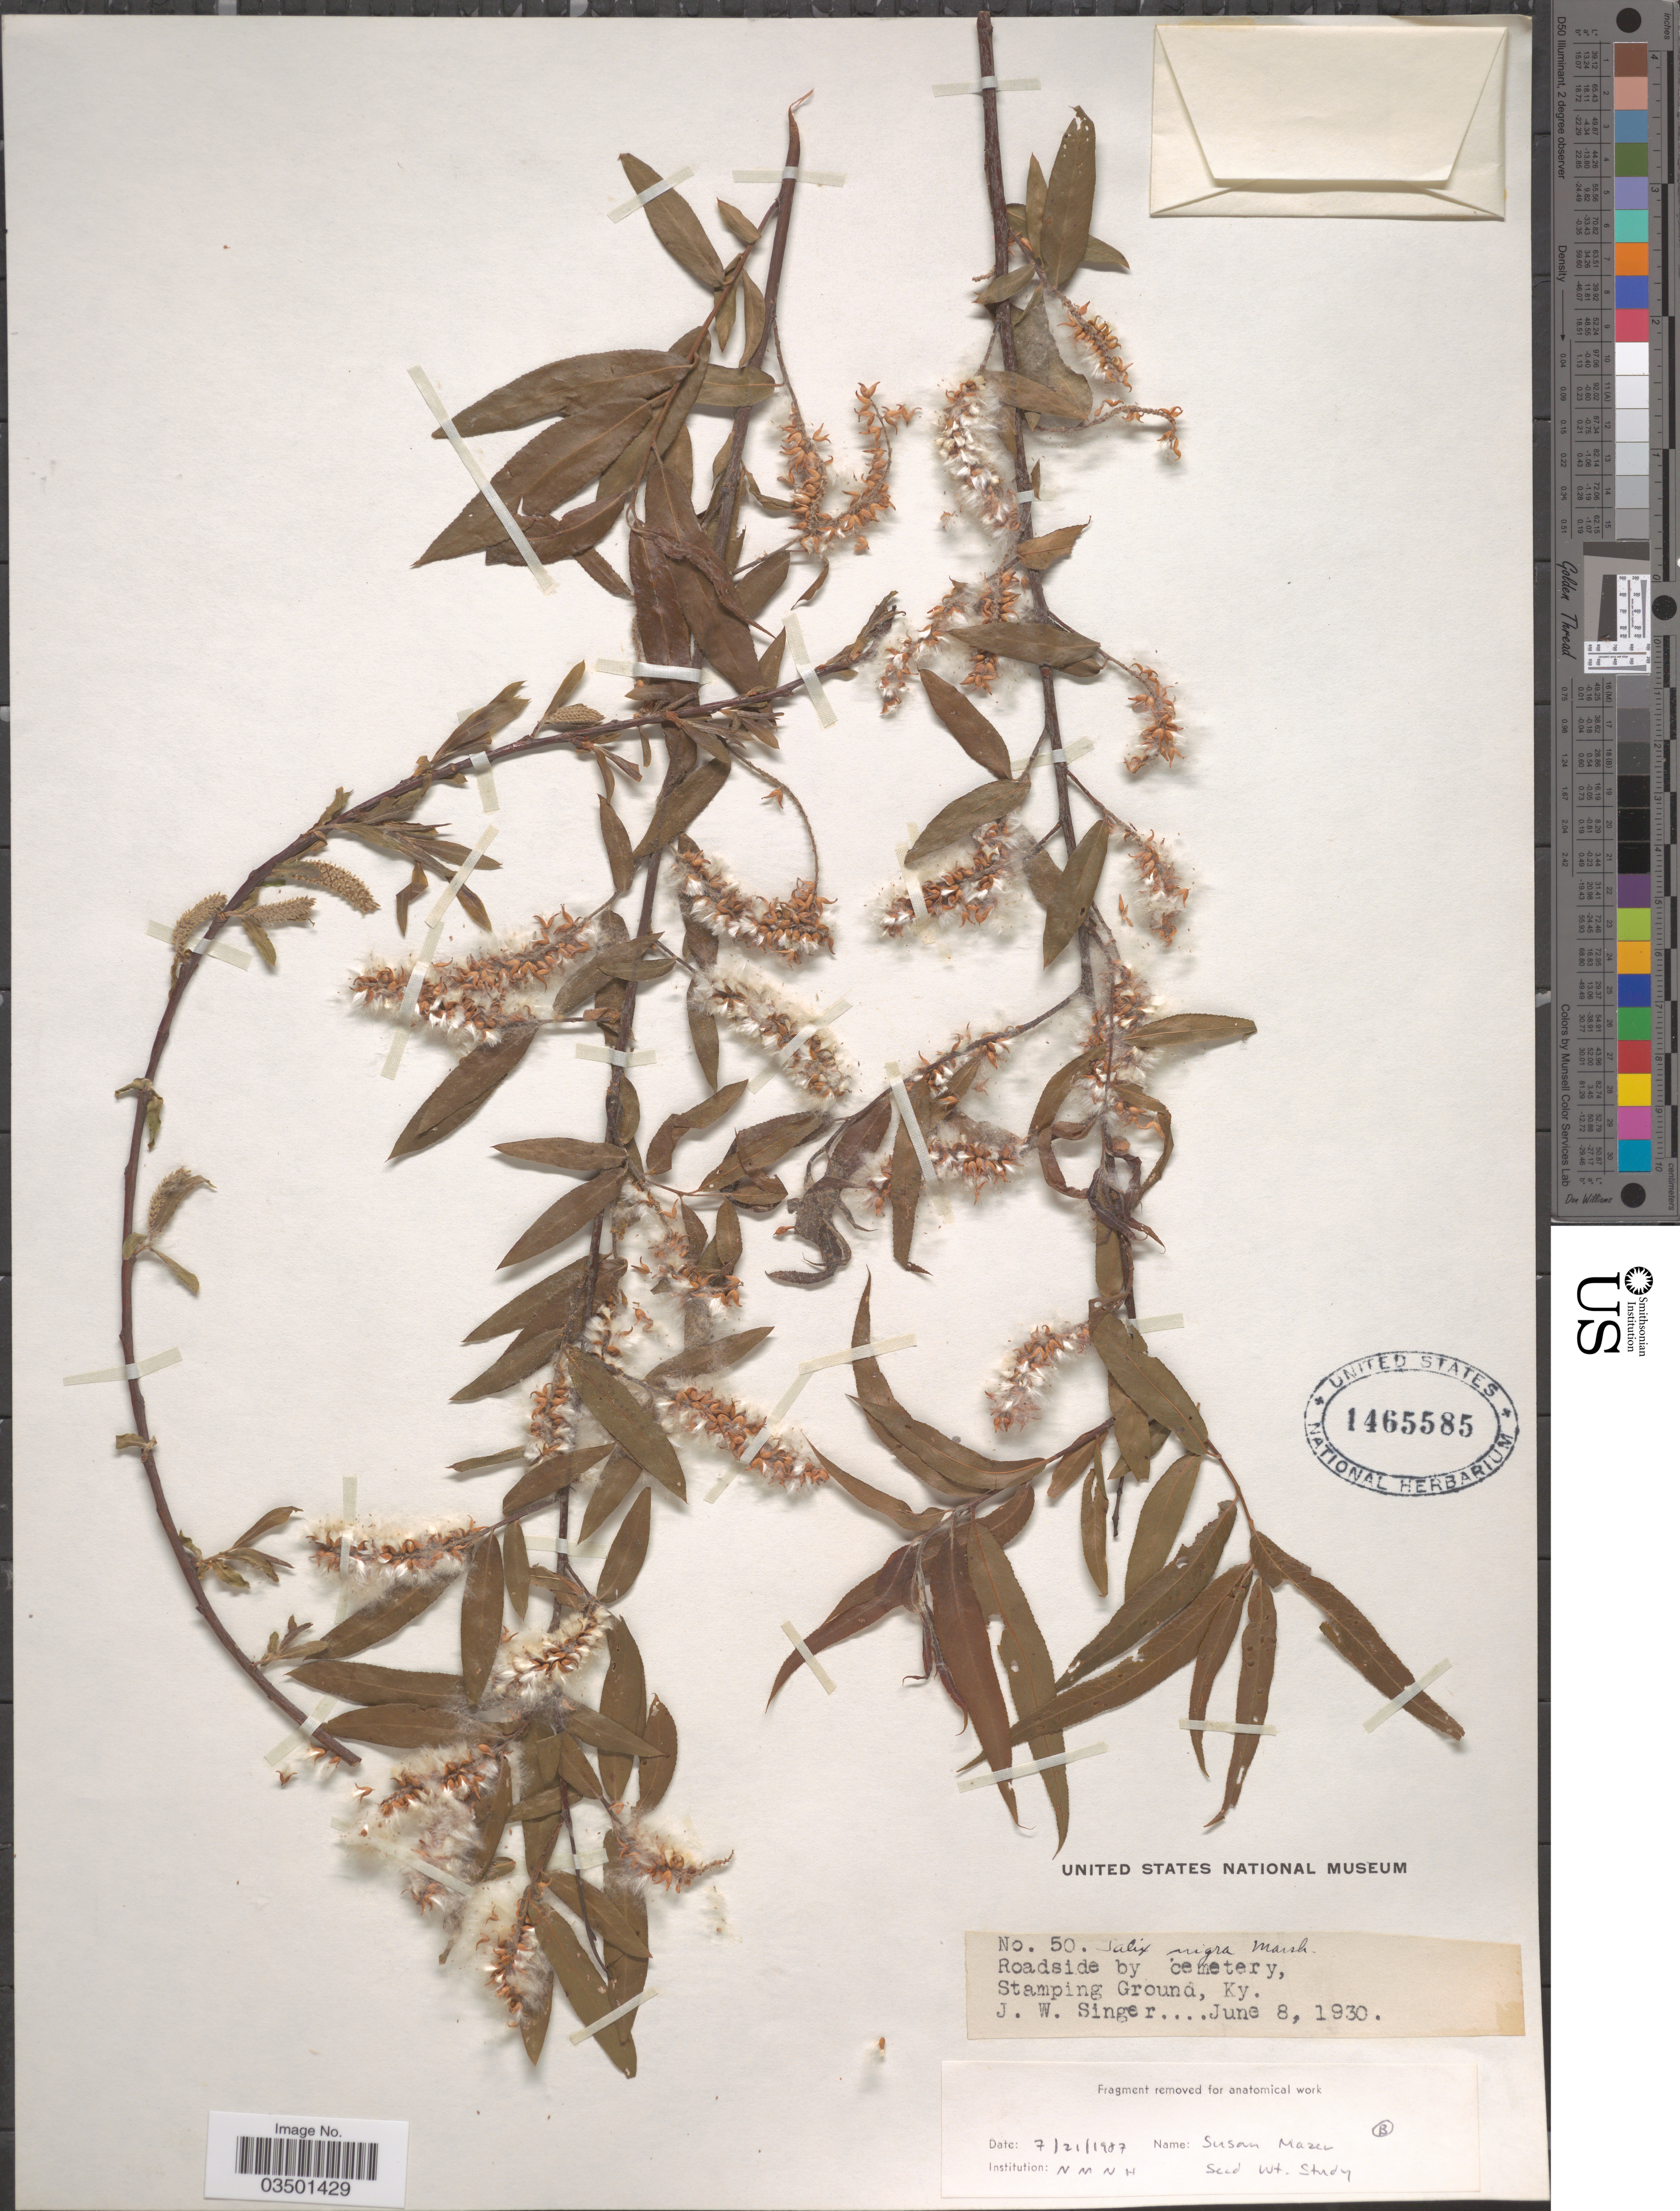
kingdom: Plantae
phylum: Tracheophyta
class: Magnoliopsida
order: Malpighiales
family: Salicaceae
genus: Salix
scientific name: Salix nigra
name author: Marshall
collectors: J. EW. Singer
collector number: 50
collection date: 1930-06-08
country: United States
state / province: Kentucky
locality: Roadside by cemetery, Stamping Ground.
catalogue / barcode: US 1465585